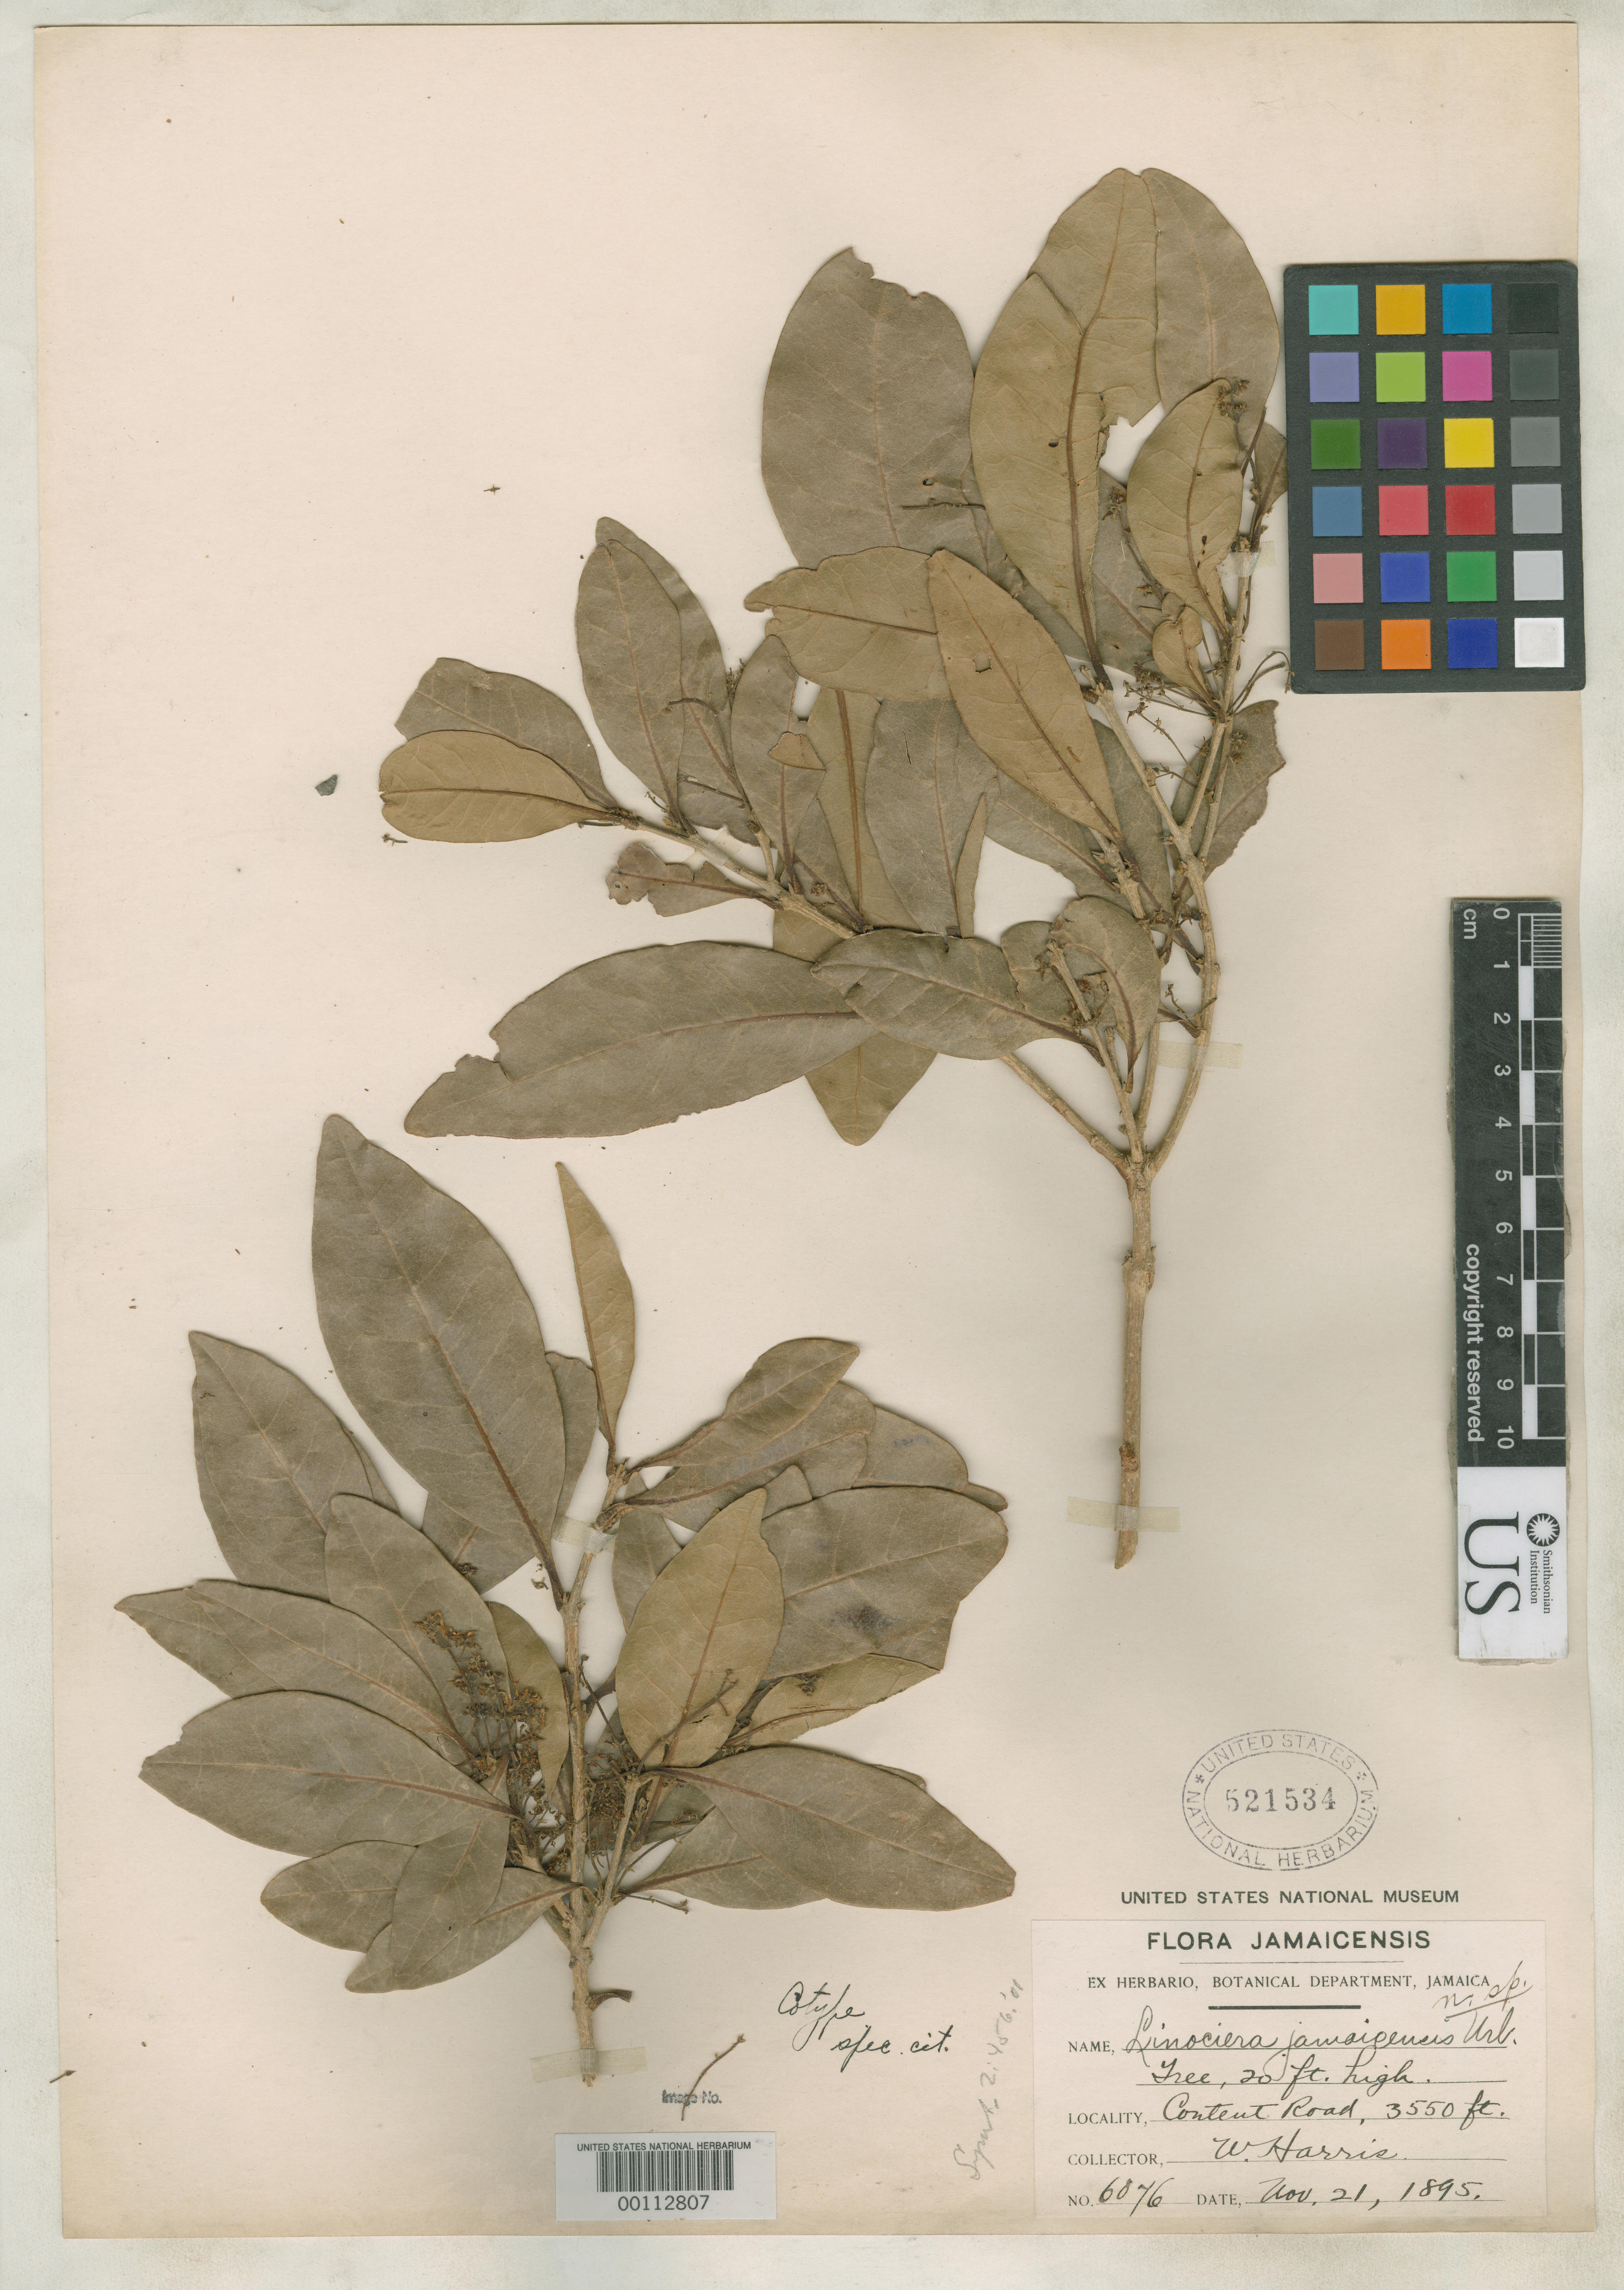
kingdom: Plantae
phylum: Tracheophyta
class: Magnoliopsida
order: Lamiales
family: Oleaceae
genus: Linociera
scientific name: Linociera jamaicensis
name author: Urb.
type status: Syntype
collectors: -- Harris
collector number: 6076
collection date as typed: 21 Nov 1895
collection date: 1895-11-21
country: Jamaica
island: Greater Antilles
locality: Content Road.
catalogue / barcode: US 521534